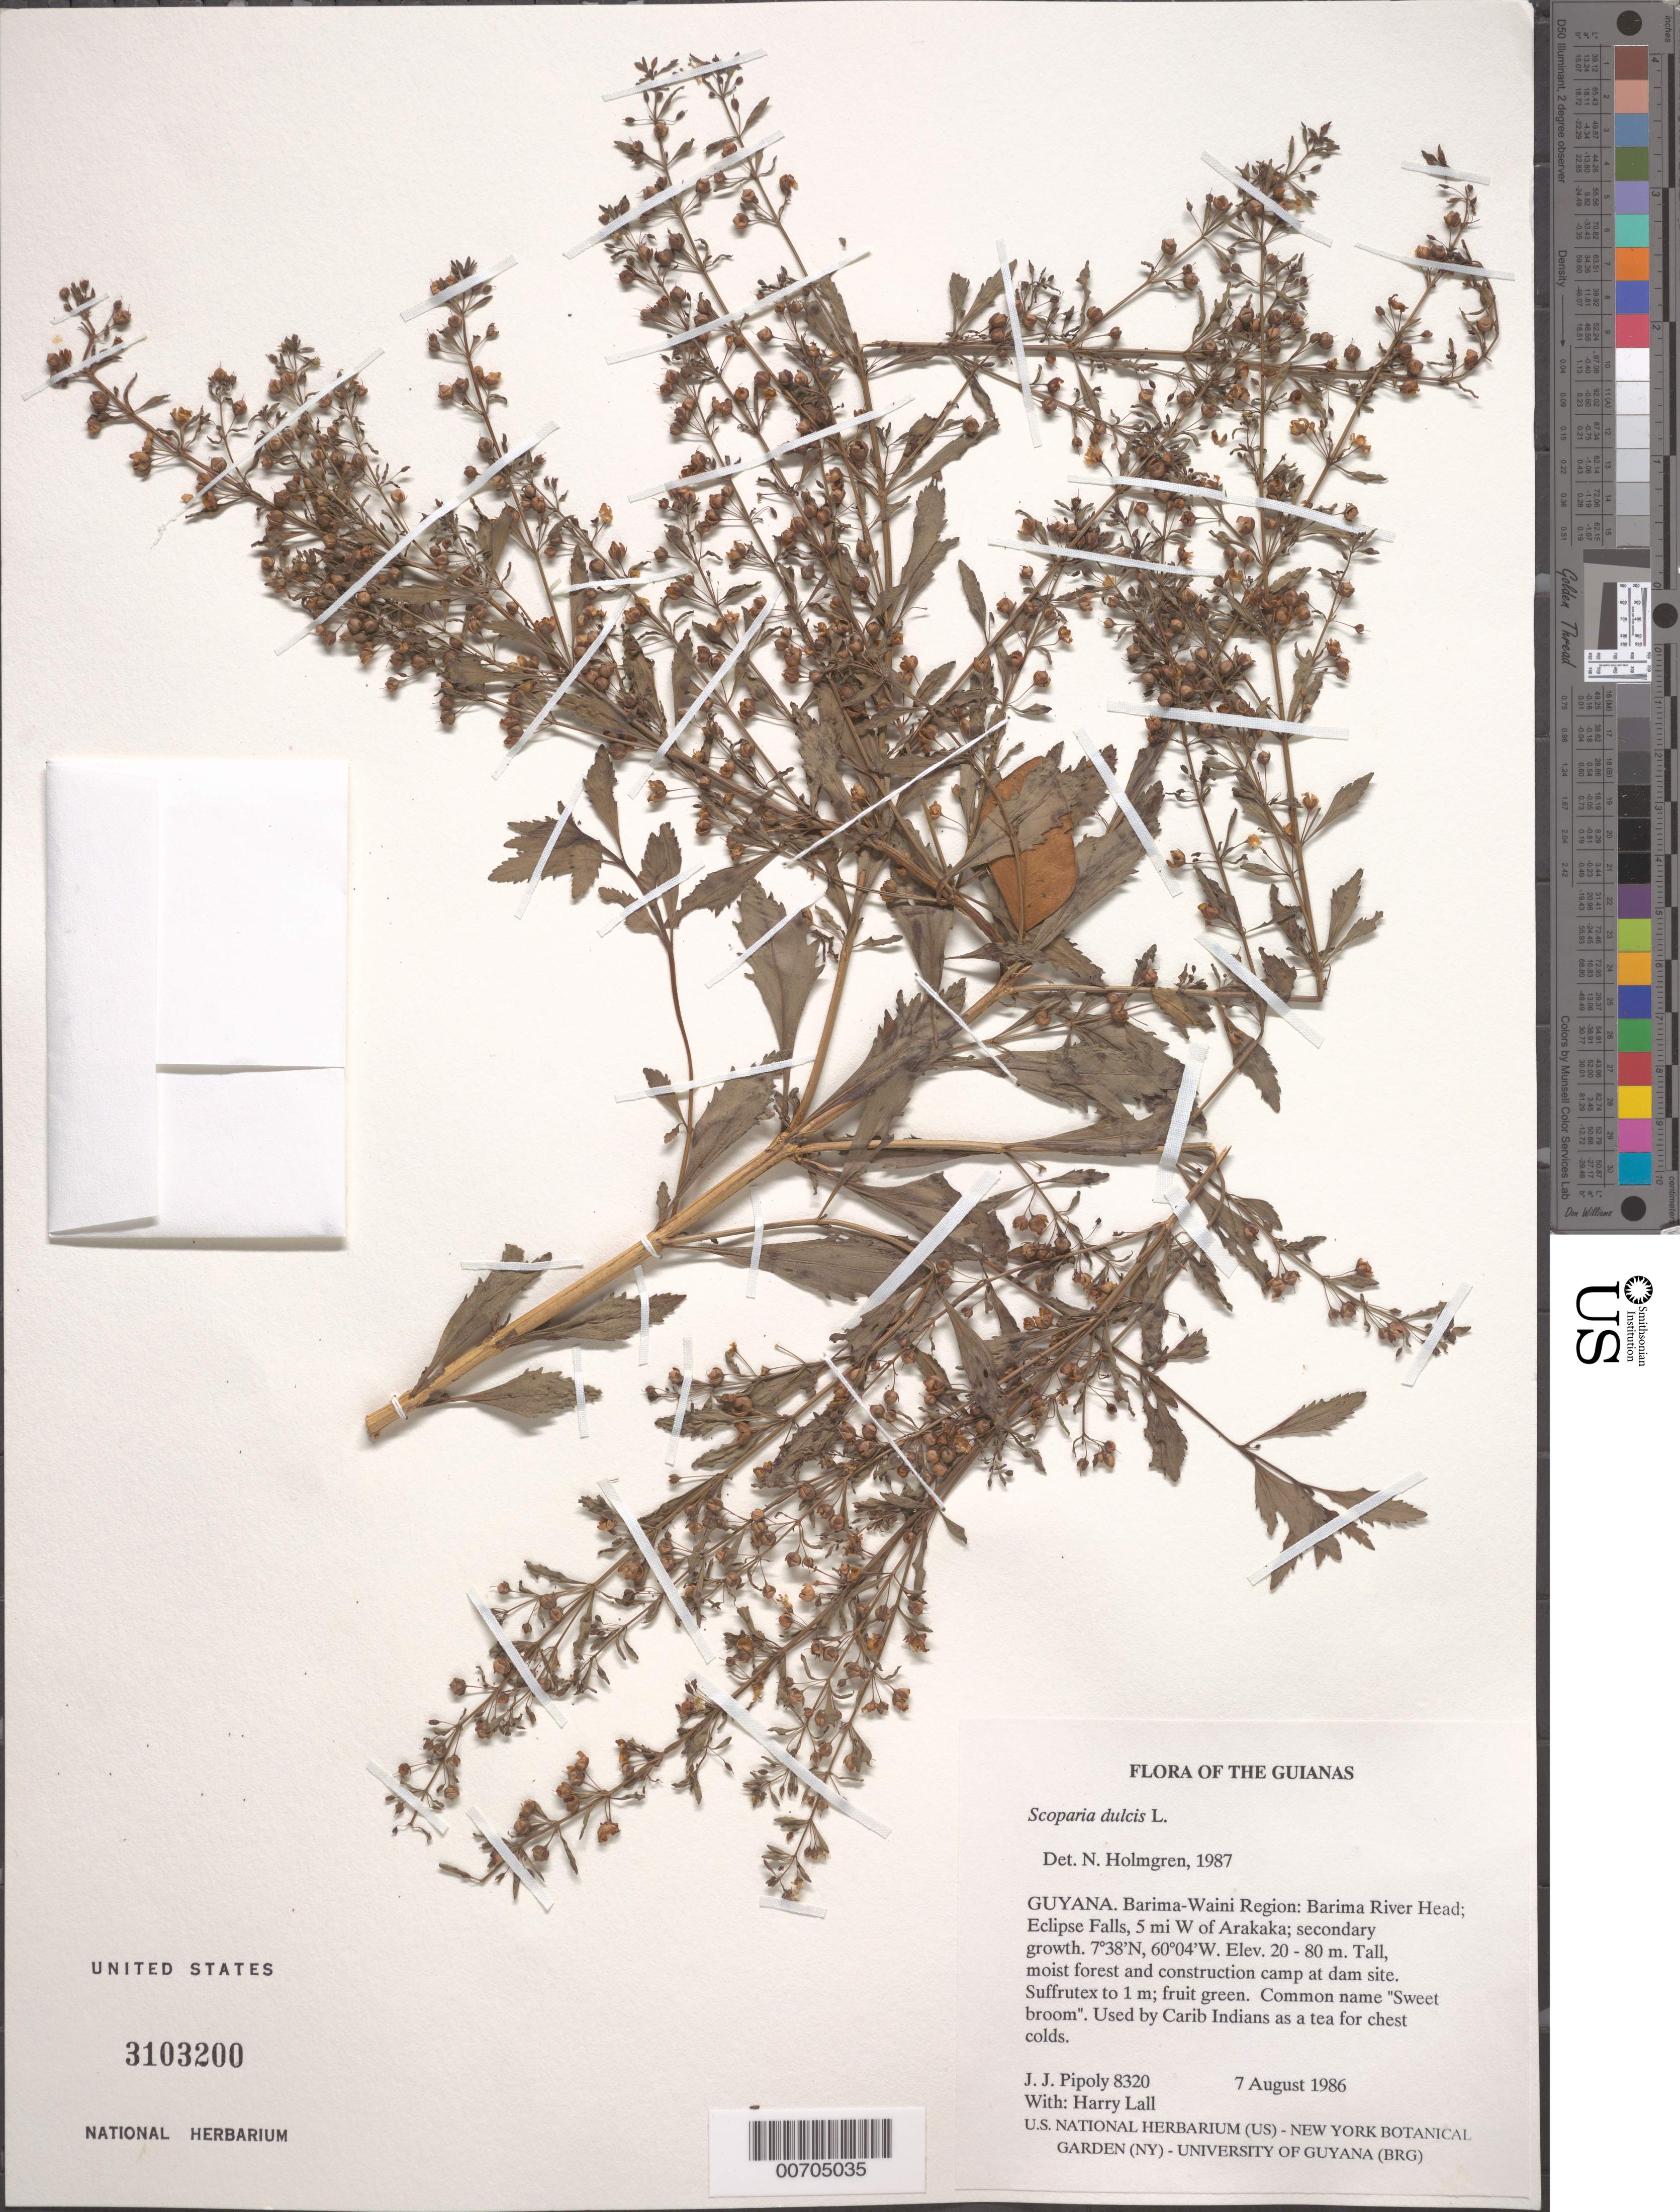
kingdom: Plantae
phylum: Tracheophyta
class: Magnoliopsida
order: Lamiales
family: Plantaginaceae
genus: Scoparia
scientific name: Scoparia dulcis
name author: L.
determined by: Holmgren, N. H., (NY), New York Botanical Garden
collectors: J. J. Pipoly & H. Lall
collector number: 8320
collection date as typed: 7 August 1986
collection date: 1986-08-07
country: Guyana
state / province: Barima-Waini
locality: Barima River head; Eclipse Falls, 5 mi W of Arakaka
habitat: Secondary growth, tall moist forest and construction camp at dam site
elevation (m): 20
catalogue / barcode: US 3103200